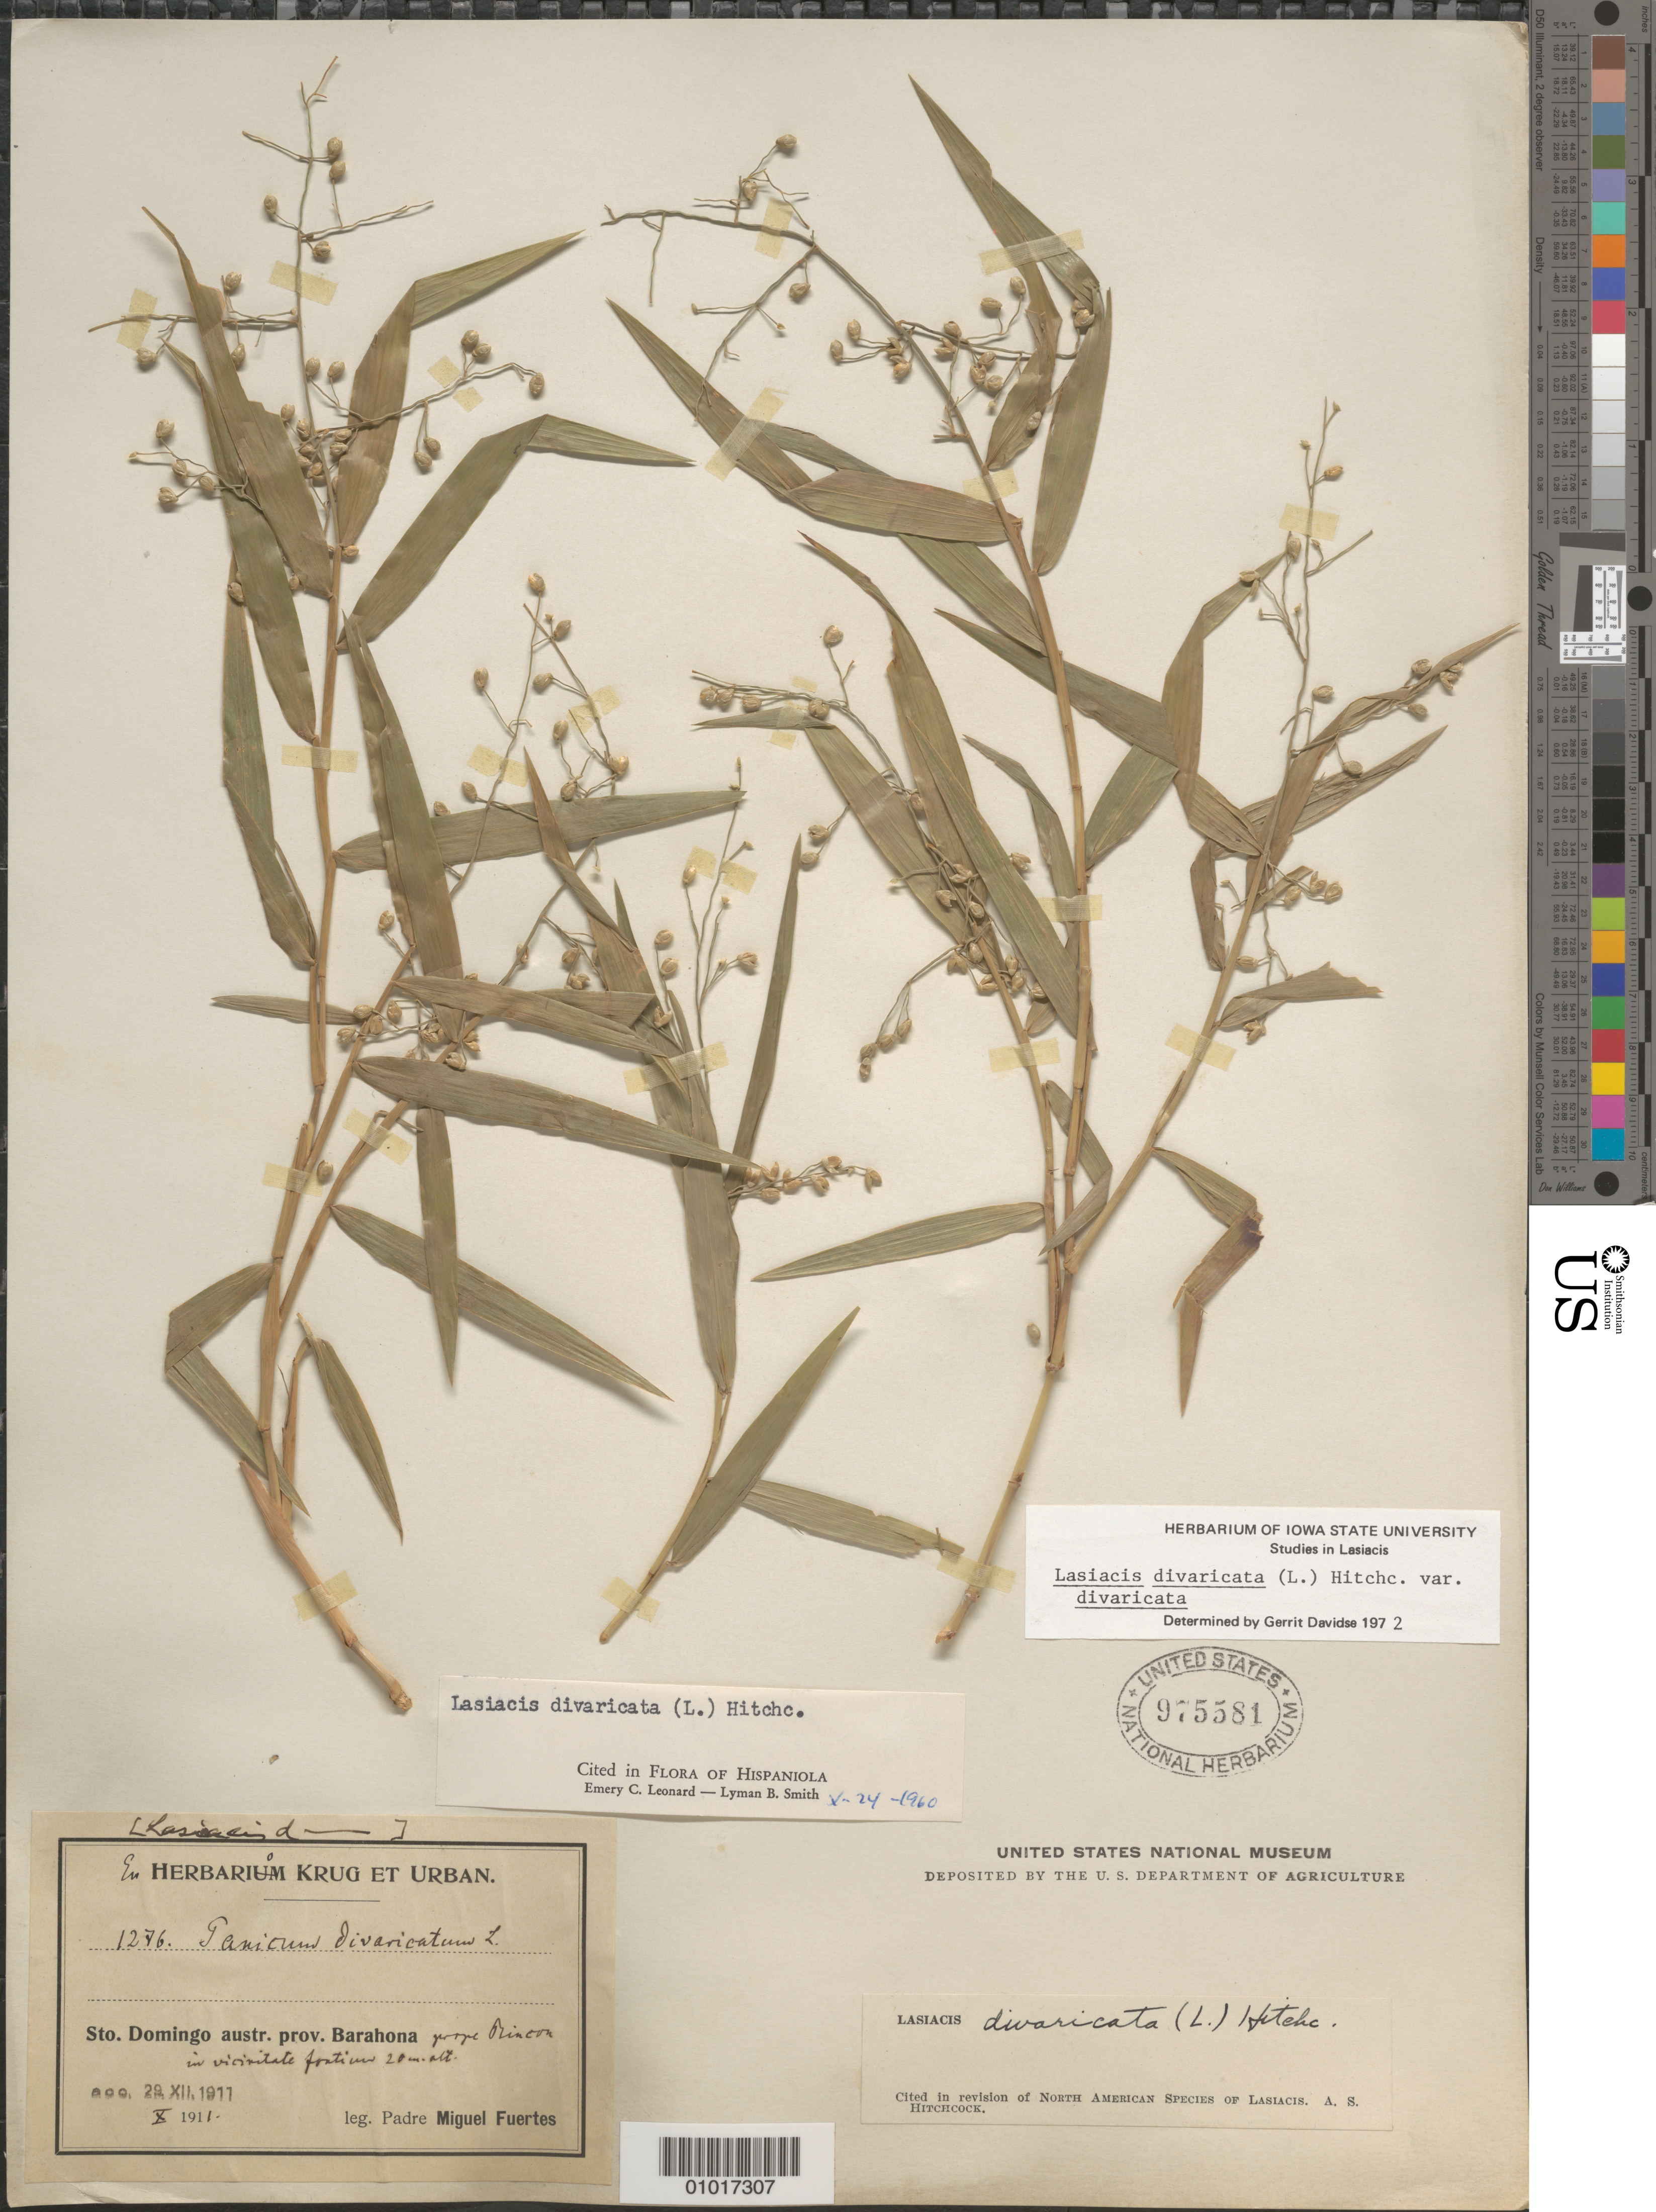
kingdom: Plantae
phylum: Tracheophyta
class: Liliopsida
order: Poales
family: Poaceae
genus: Lasiacis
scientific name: Lasiacis divaricata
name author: (L.) Hitchc.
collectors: M. D. Fuertes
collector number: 1276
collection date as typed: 29 Oct 1911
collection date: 1911-10-29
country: Dominican Republic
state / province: Barahona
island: Hispaniola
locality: Sto. Domingo austr. prov. Barahona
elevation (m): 20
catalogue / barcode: US 975581